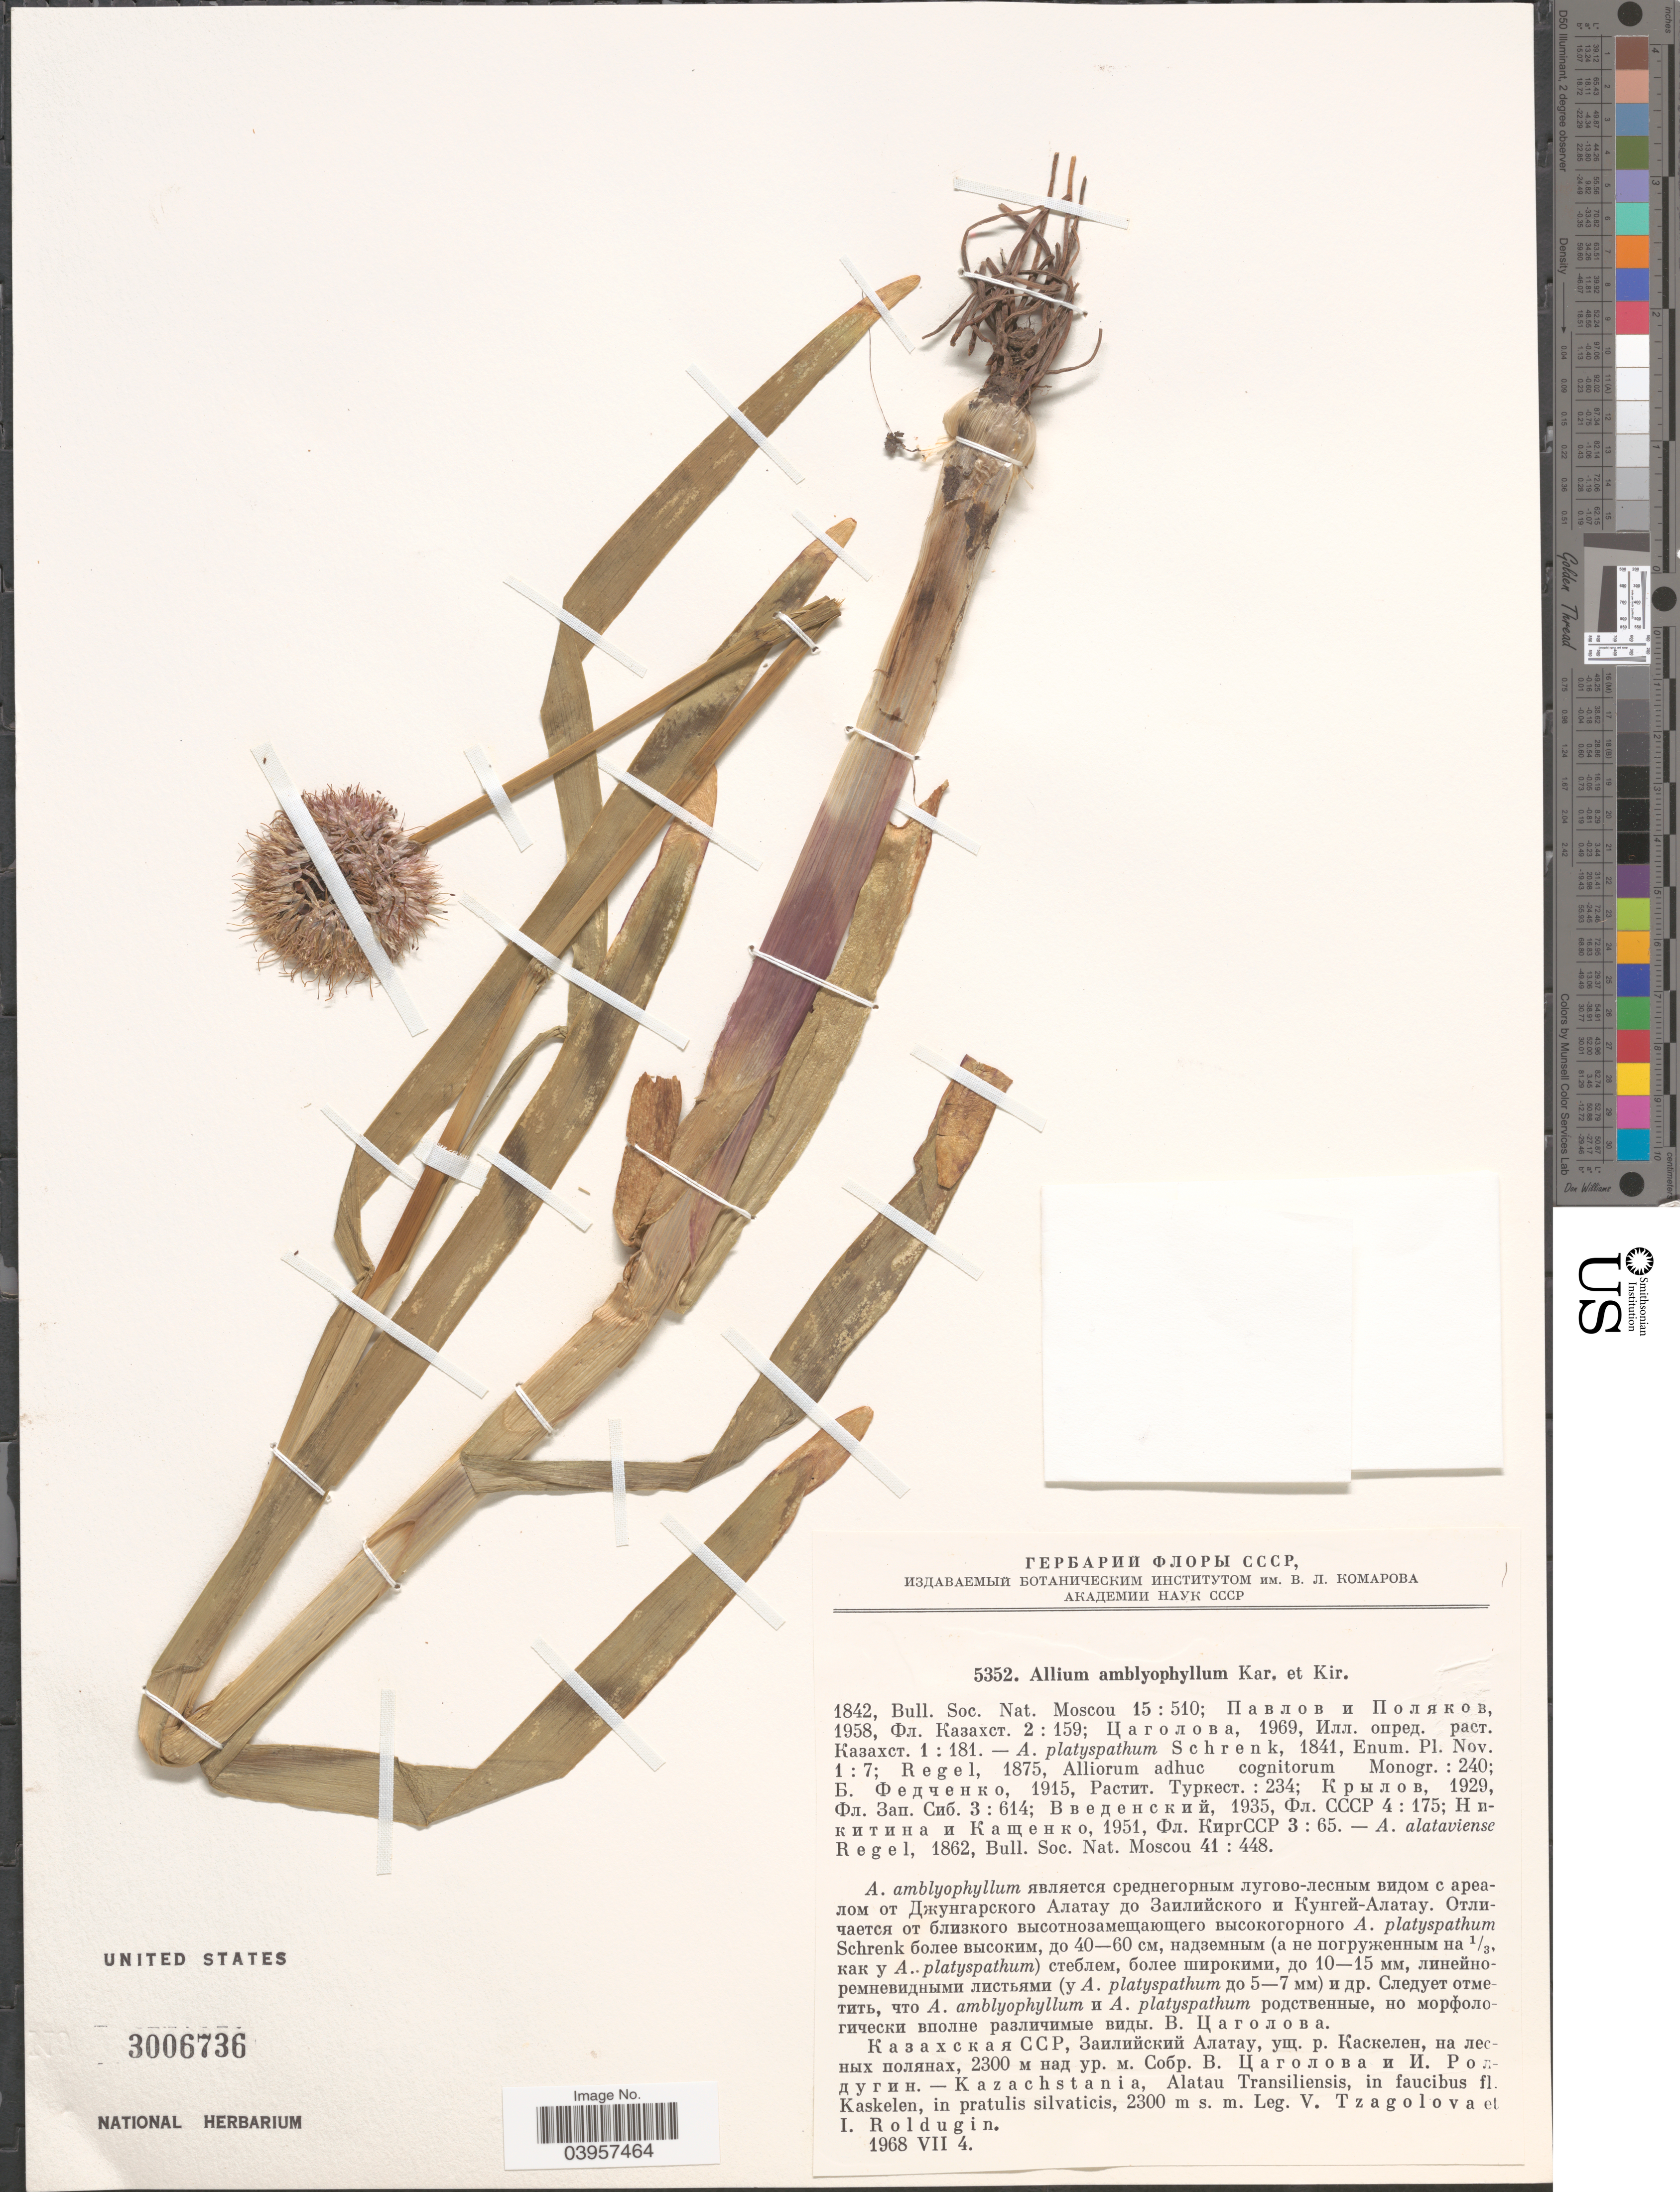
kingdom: Plantae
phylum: Tracheophyta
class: Liliopsida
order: Asparagales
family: Amaryllidaceae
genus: Allium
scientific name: Allium amblyophyllum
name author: Kar. & Kir.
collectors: V. Tzagolova & I. Roldugin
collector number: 5352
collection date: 1968-07-04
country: Kazakhstan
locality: Kazachstania, Alatau Transiliensis, in faucibus fl. Kaskelen, in pratulis silvaticis.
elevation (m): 2300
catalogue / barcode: US 3006736